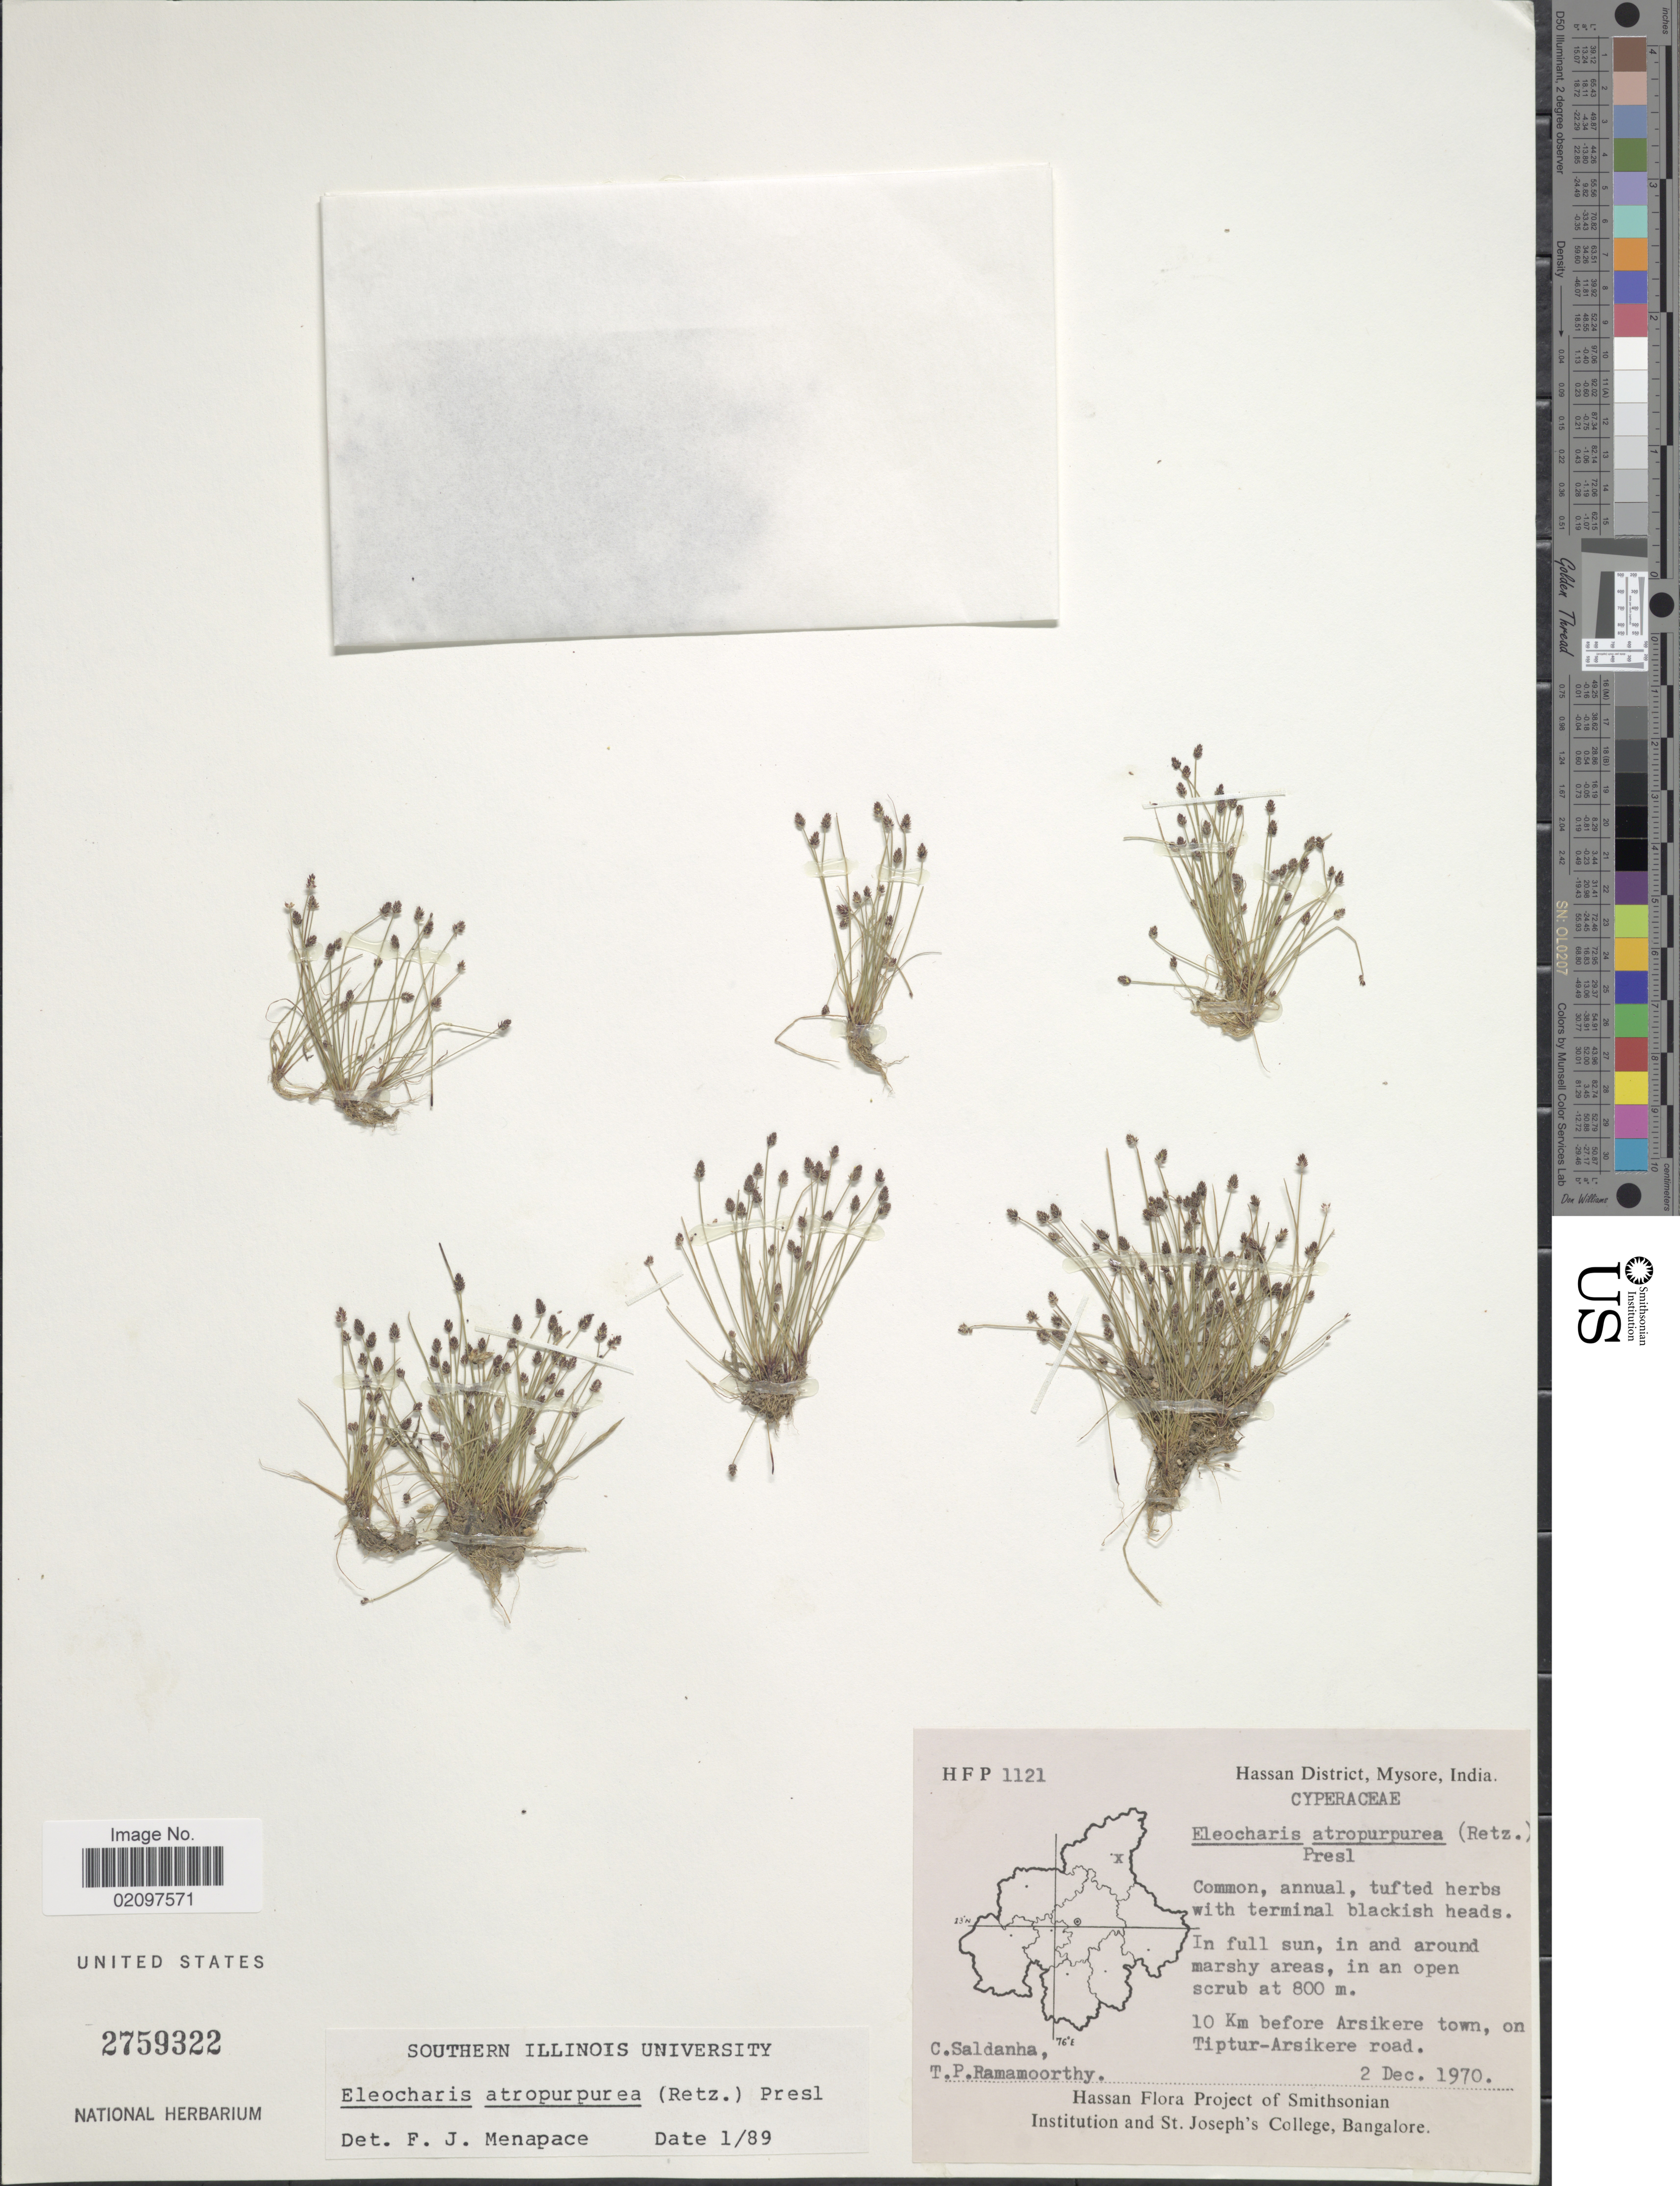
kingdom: Plantae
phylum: Tracheophyta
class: Liliopsida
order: Poales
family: Cyperaceae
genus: Eleocharis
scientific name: Eleocharis atropurpurea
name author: (Retz.) J. Presl & C. Presl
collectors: C. Saldanha & T. P. Ramamoorthy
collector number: H F P 1121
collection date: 1970-12-02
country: India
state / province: Karnataka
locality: Hassan District, Mysore, In full sun, in and around marshy areas, in an open scrub, 10 Km before Arsikere town, on Tipur-Arsikere road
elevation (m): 800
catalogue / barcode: US 2759322